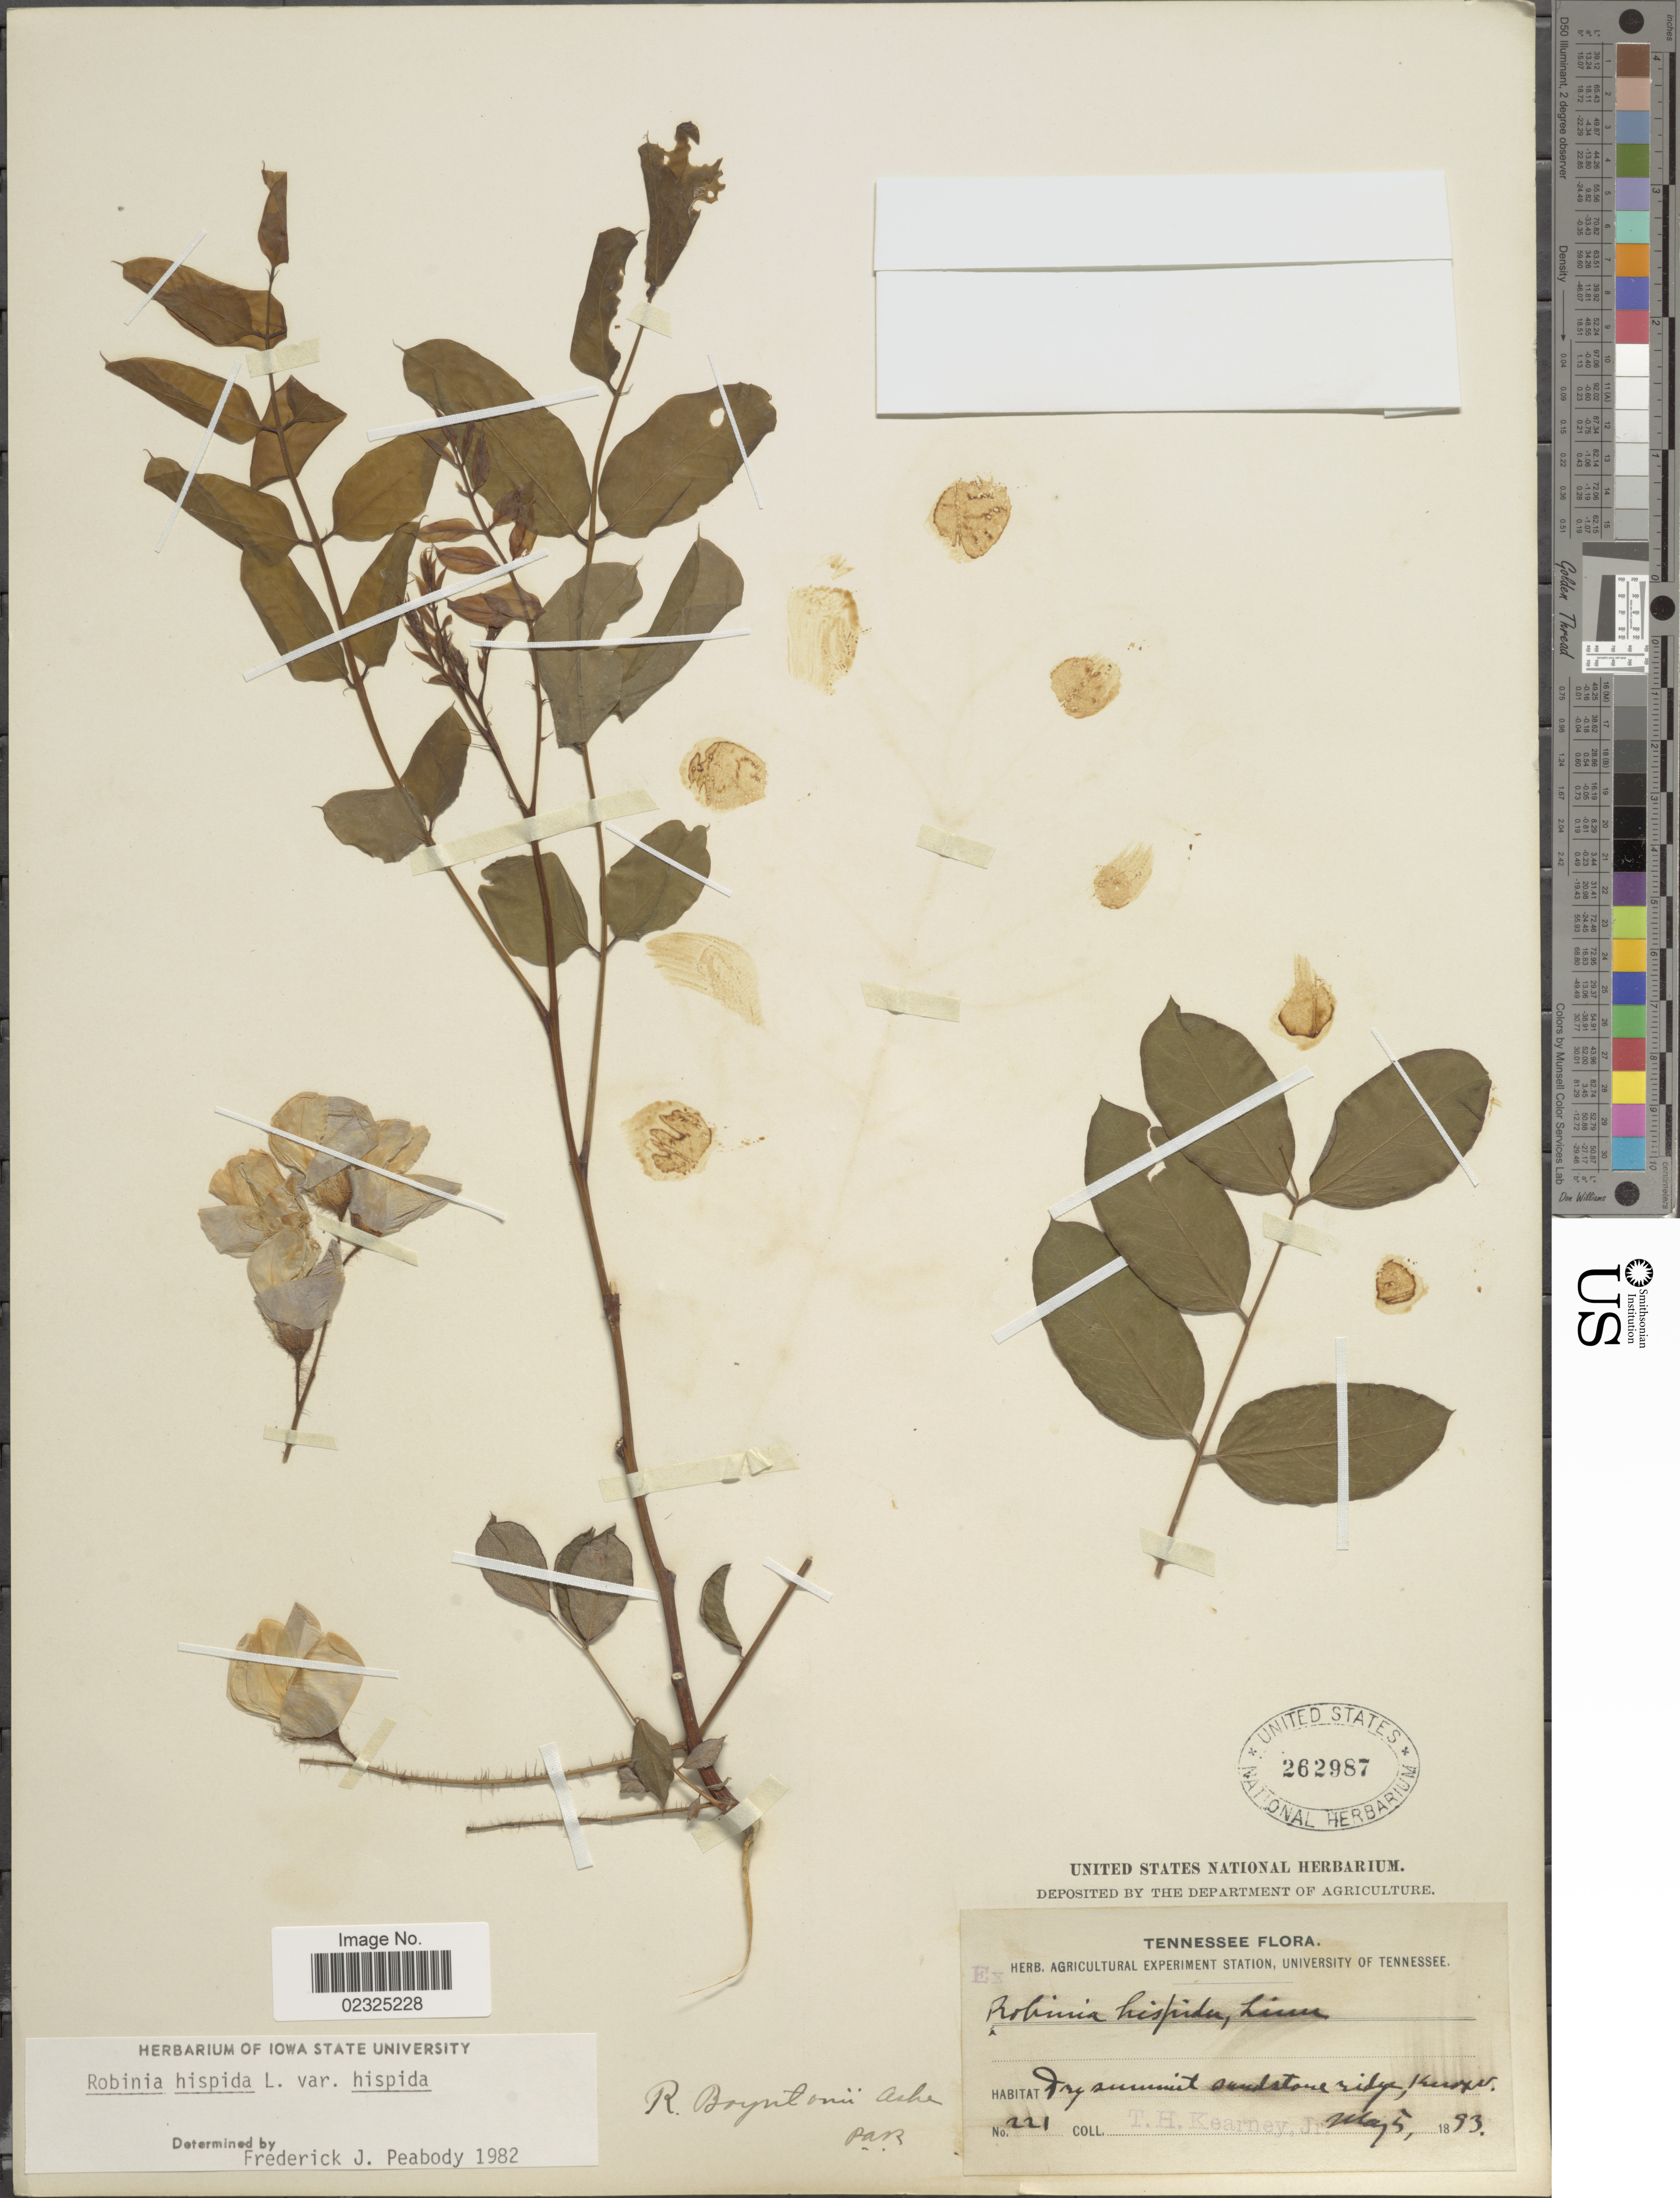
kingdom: Plantae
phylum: Tracheophyta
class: Magnoliopsida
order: Fabales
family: Fabaceae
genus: Robinia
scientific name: Robinia hispida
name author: L.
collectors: T. H. Kearney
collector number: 221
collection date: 1893-05-05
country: United States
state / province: Tennessee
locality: Dry summit sandstone ridge, Knoxv.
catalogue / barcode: US 262987